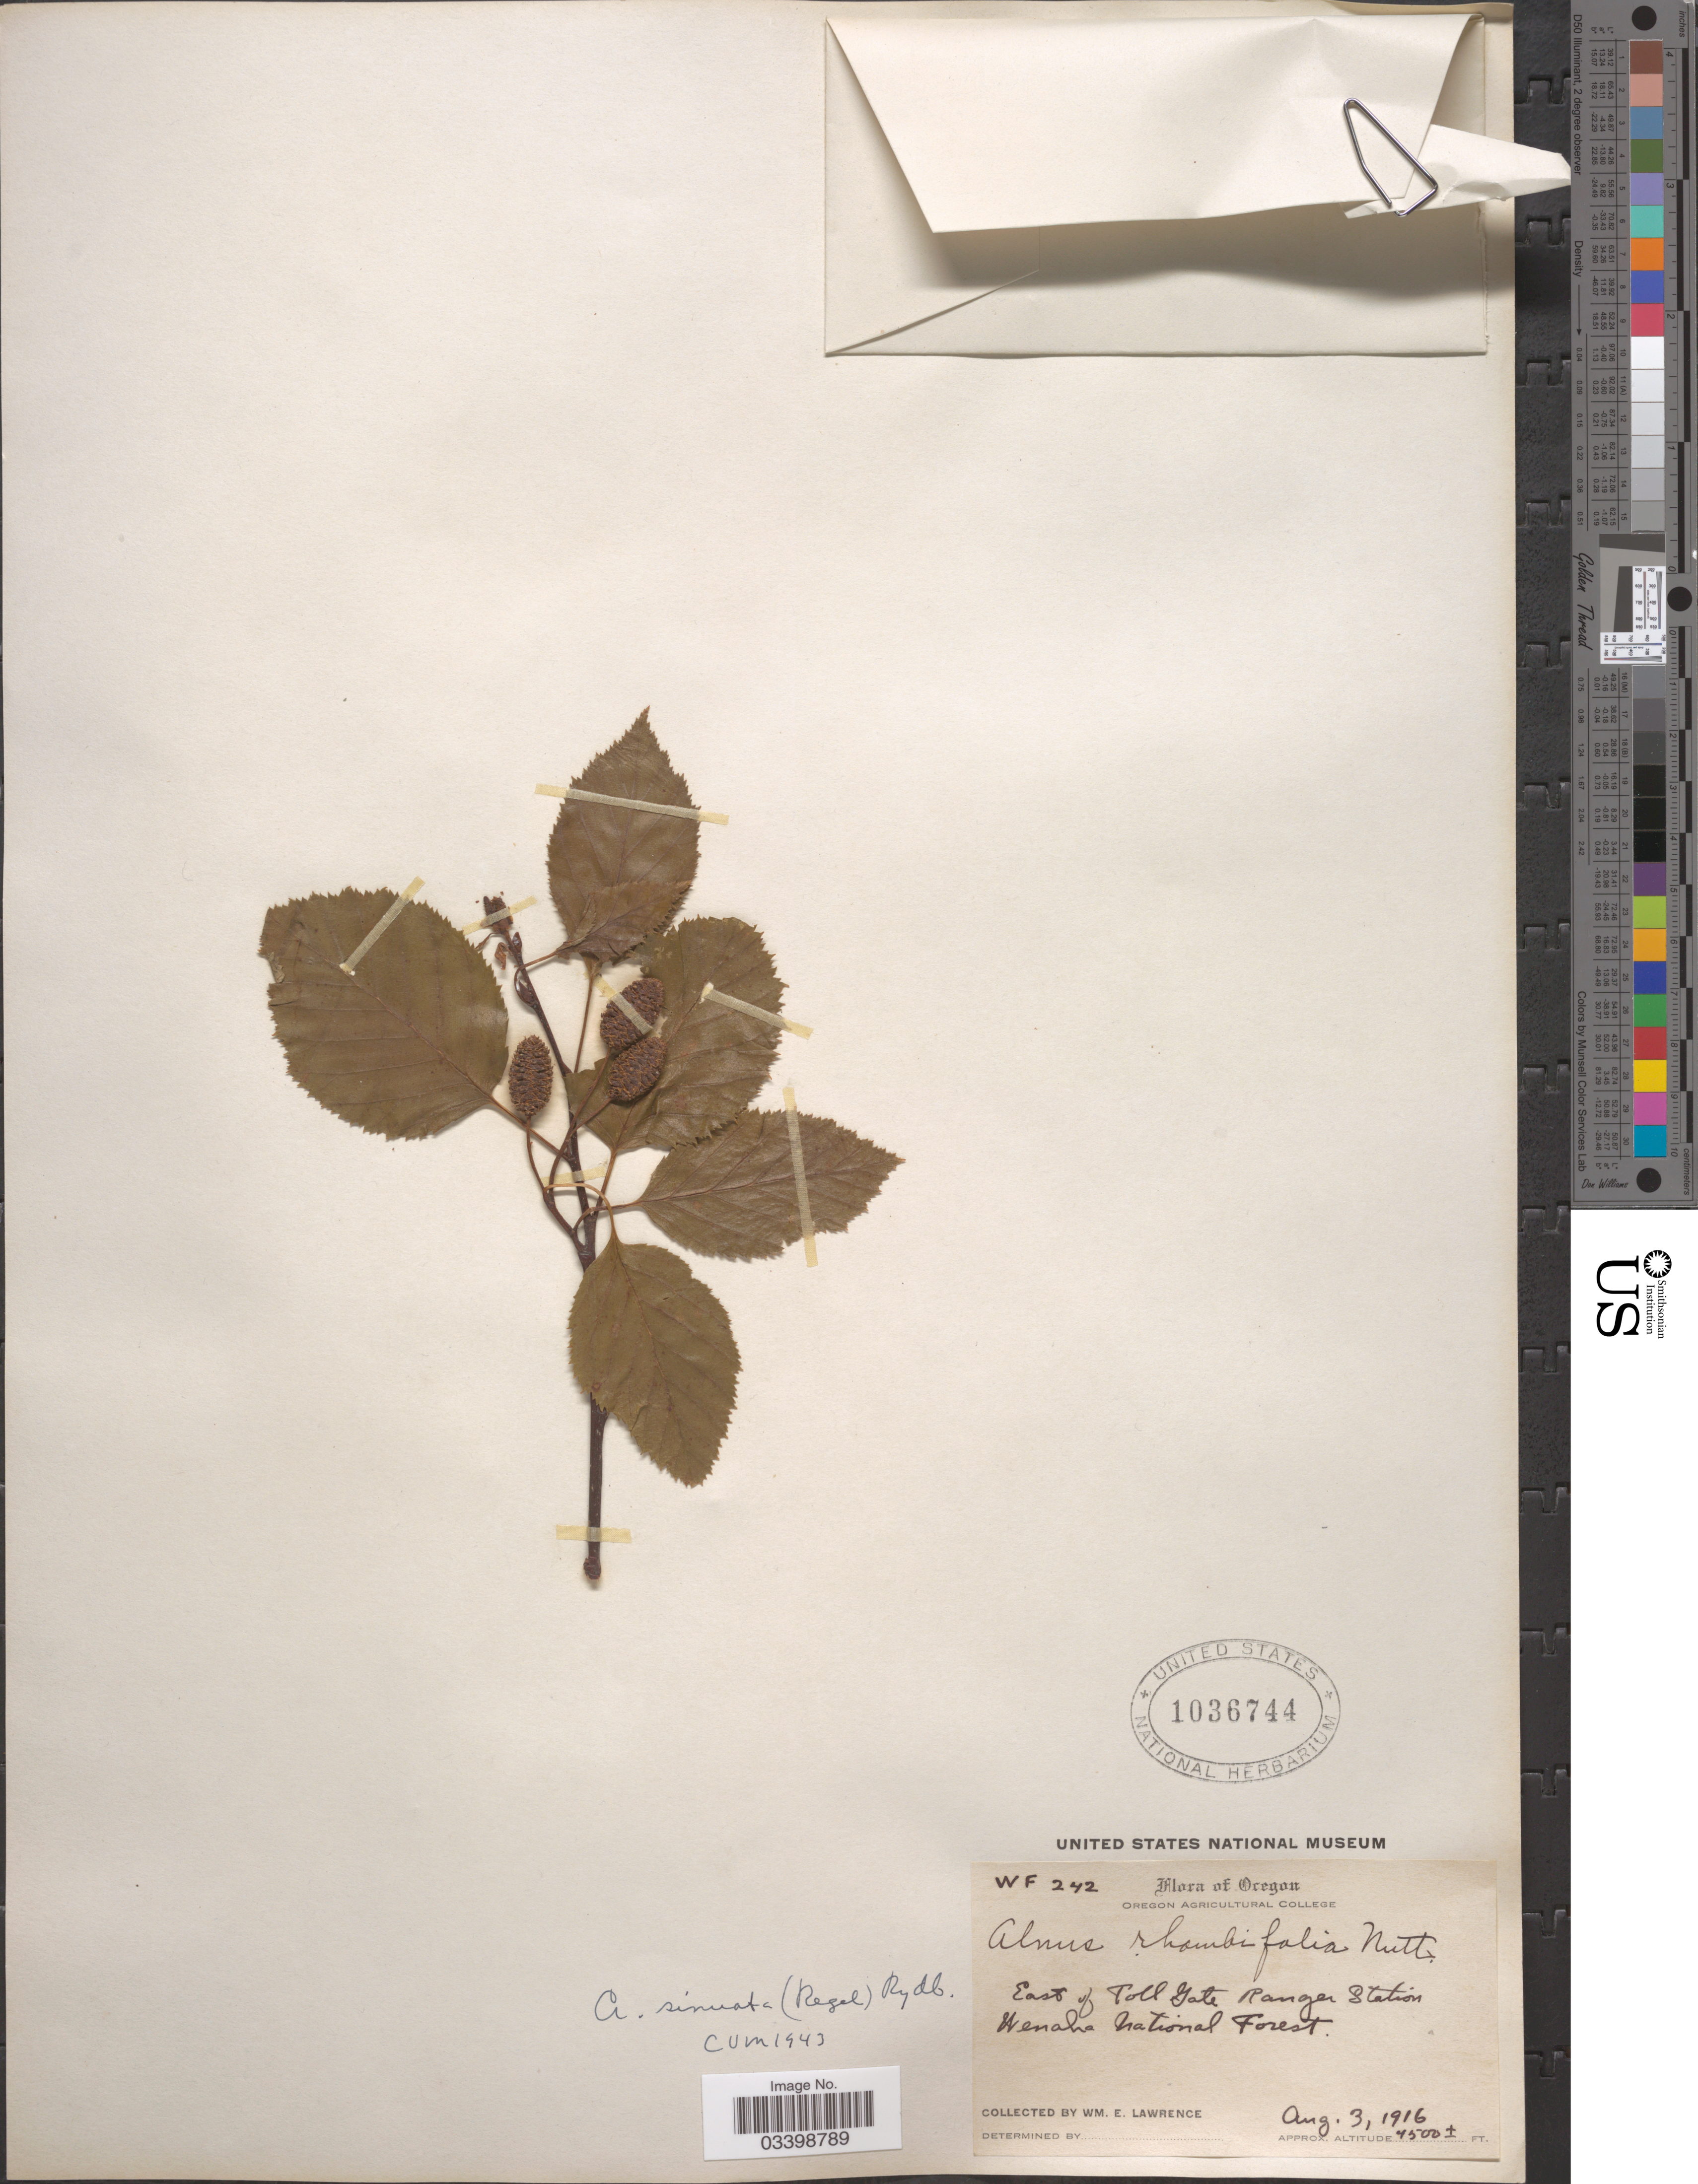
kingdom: Plantae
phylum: Tracheophyta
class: Magnoliopsida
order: Fagales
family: Betulaceae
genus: Alnus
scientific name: Alnus viridis subsp. sinuata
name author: Regel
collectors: W. Lawrence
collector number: WF242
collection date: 1916-08-03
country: United States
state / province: Oregon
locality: East of Toll Gate Ranger Station. Wenaha National Forest.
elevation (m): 1372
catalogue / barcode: US 1036744